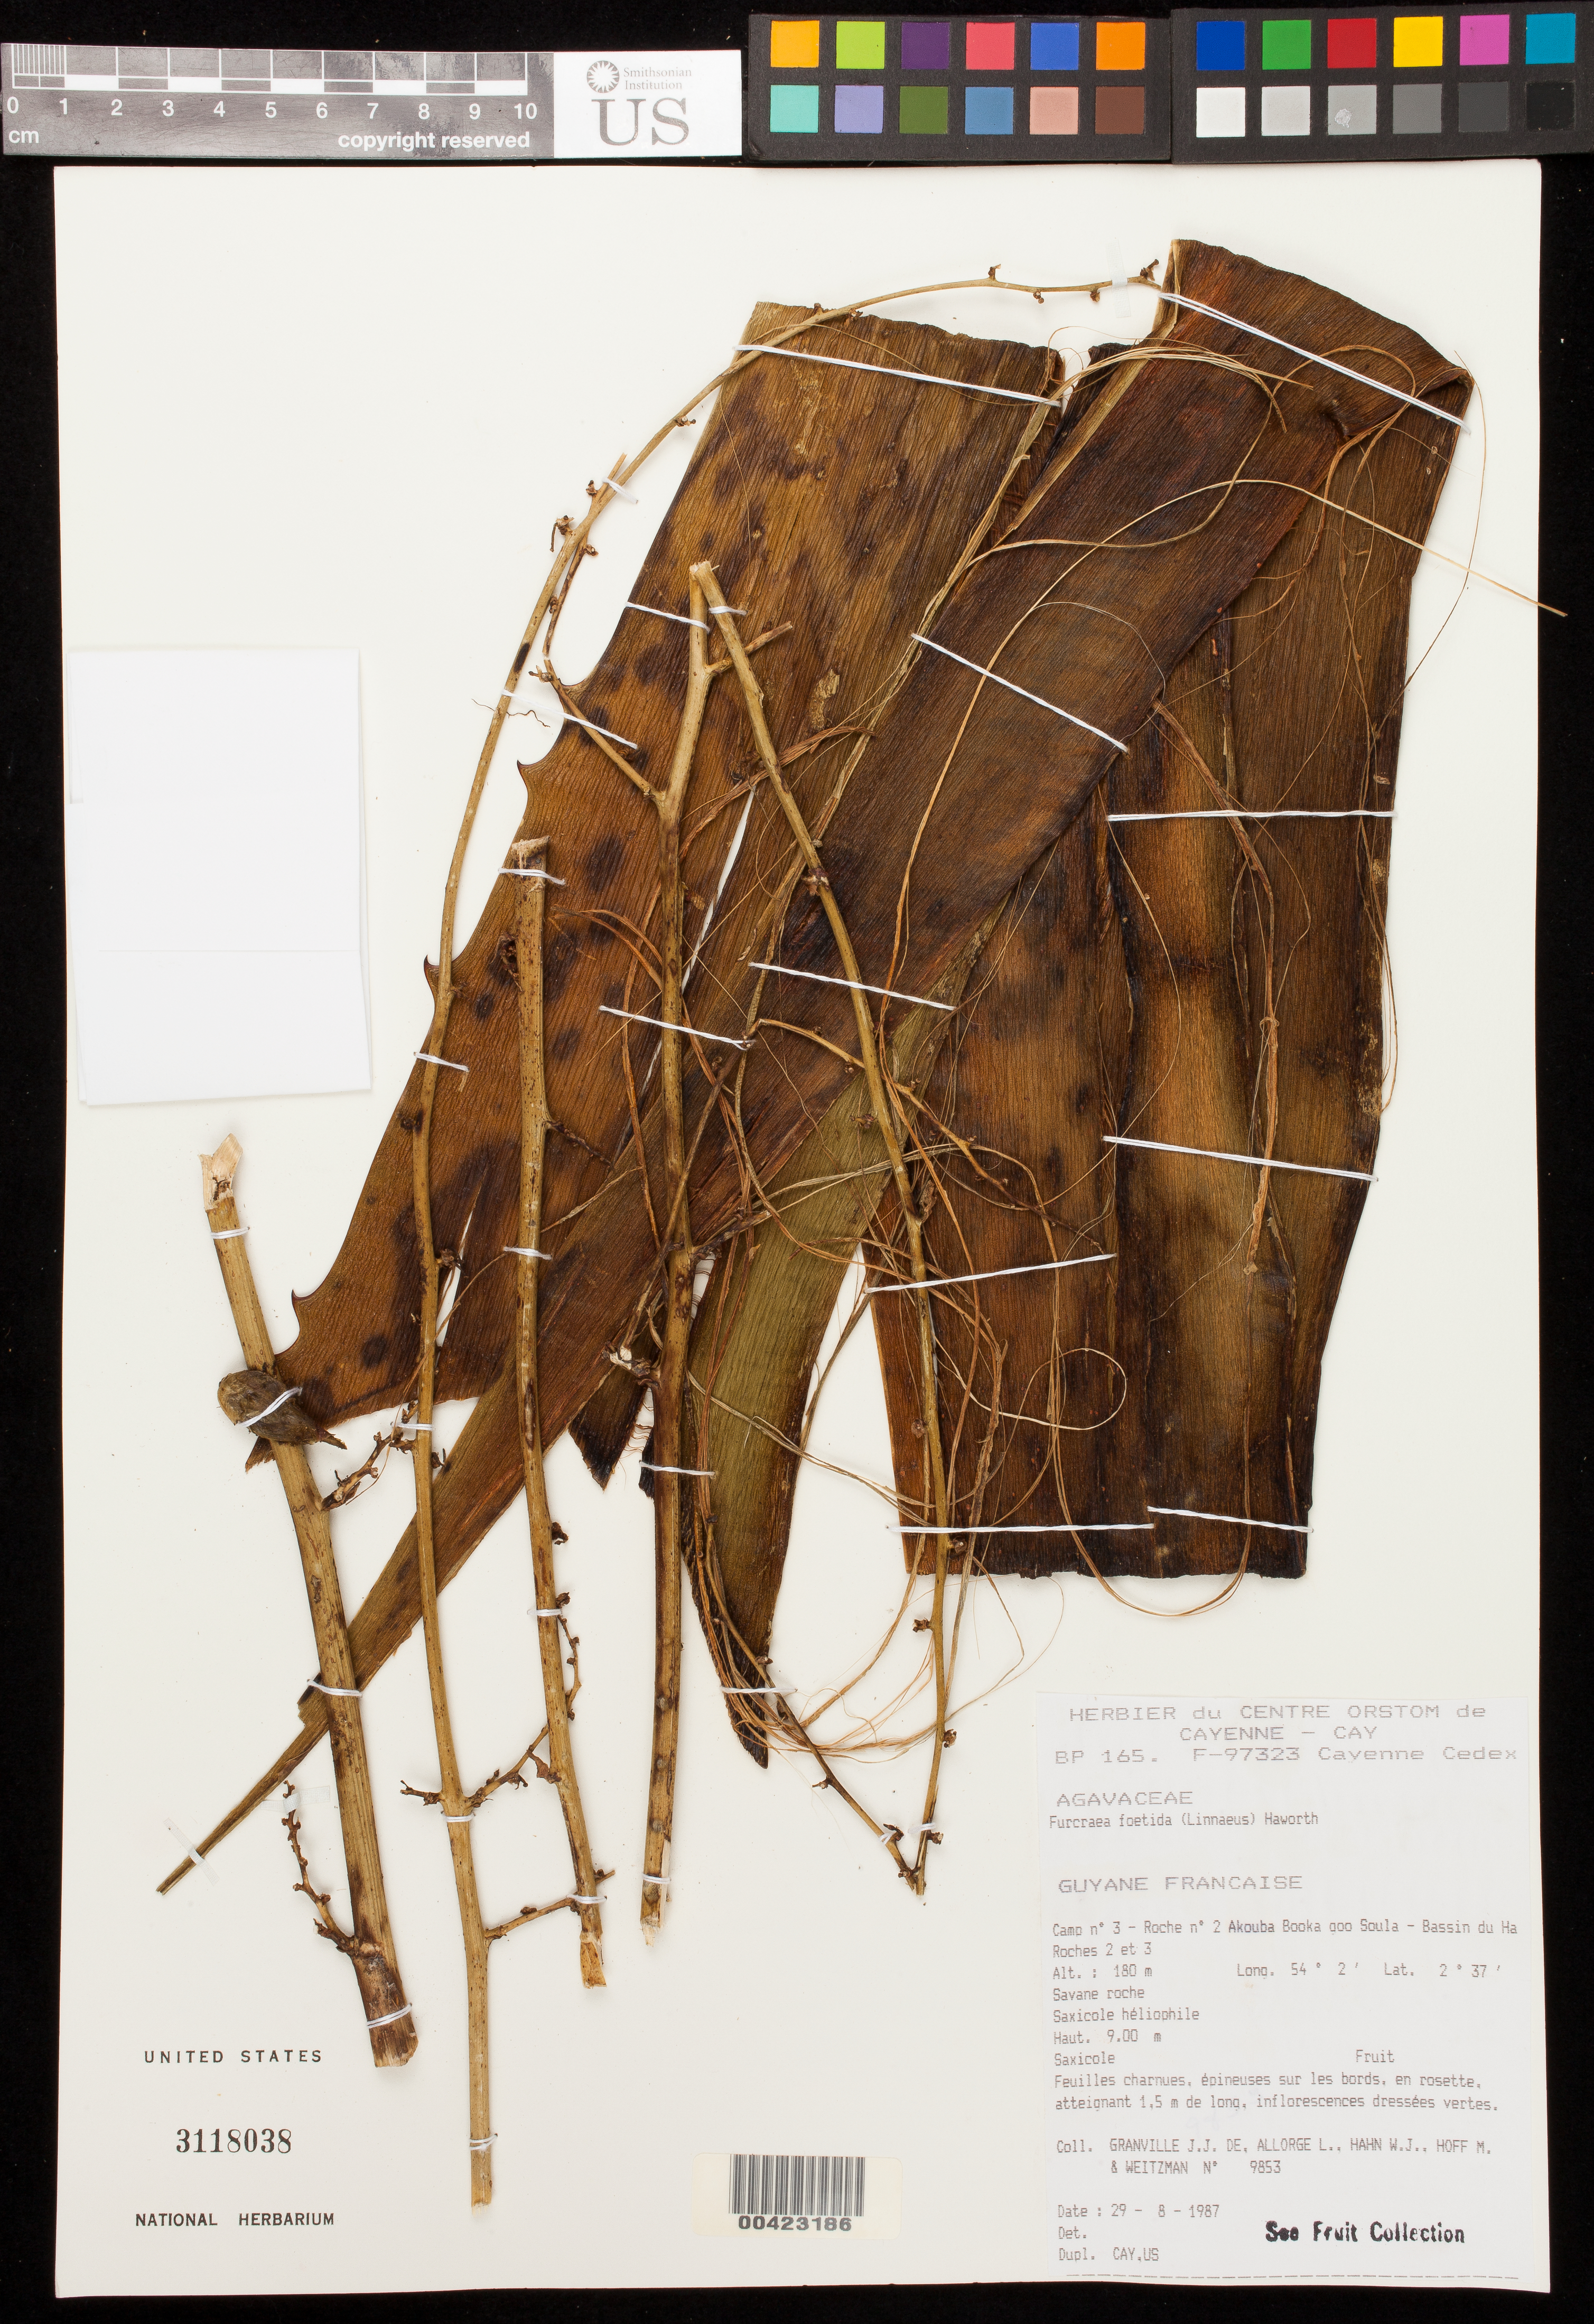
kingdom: Plantae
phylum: Tracheophyta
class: Liliopsida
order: Asparagales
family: Asparagaceae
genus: Furcraea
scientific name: Furcraea foetida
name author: (L.) Haw.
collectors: J.-J. de Granville, L. Allorge, W. J. Hahn, M. Hoff & A. L. Weitzman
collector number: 9853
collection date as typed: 29 Aug 1987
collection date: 1987-08-29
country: French Guiana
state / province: Cayenne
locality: Akouba booka goo soula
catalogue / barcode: US 3118038